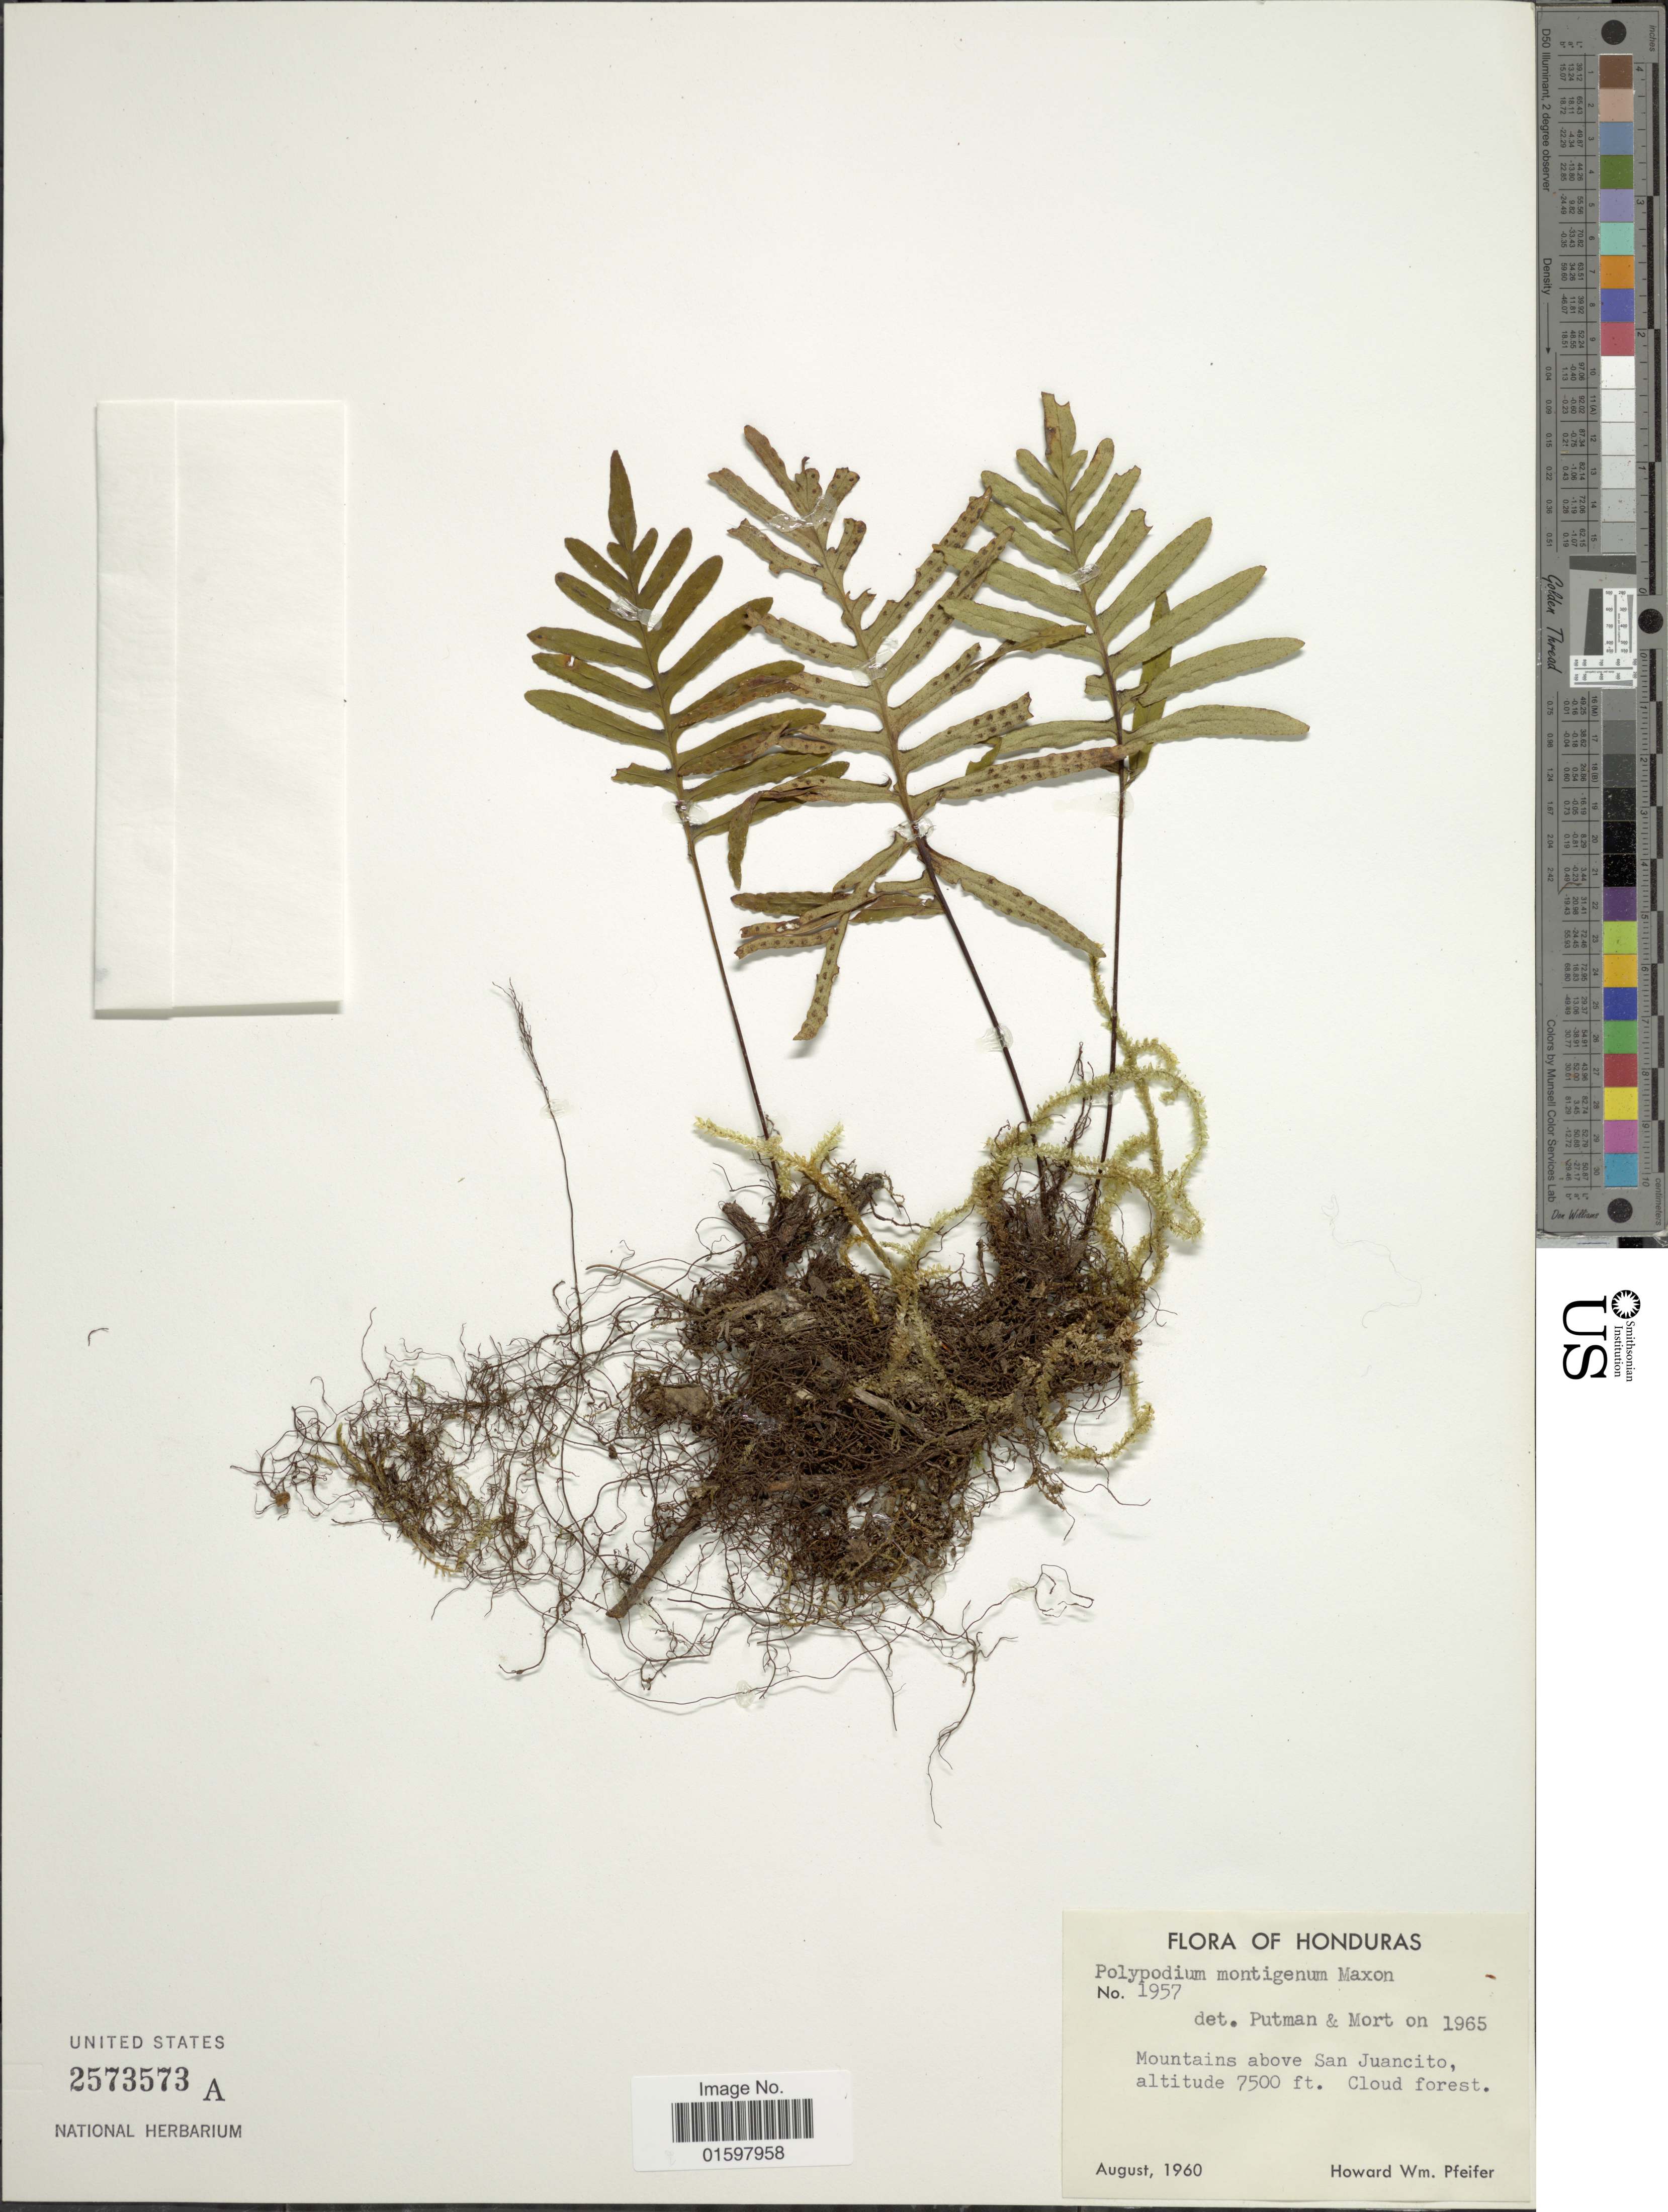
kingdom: Plantae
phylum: Tracheophyta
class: Polypodiopsida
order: Polypodiales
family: Polypodiaceae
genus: Pleopeltis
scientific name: Pleopeltis montigena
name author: (Maxon) A.R. Sm. & Tejero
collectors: H. W. Pfeifer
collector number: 1957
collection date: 1960-08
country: Honduras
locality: Mountains above San Juancito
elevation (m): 2286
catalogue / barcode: US 2573573A